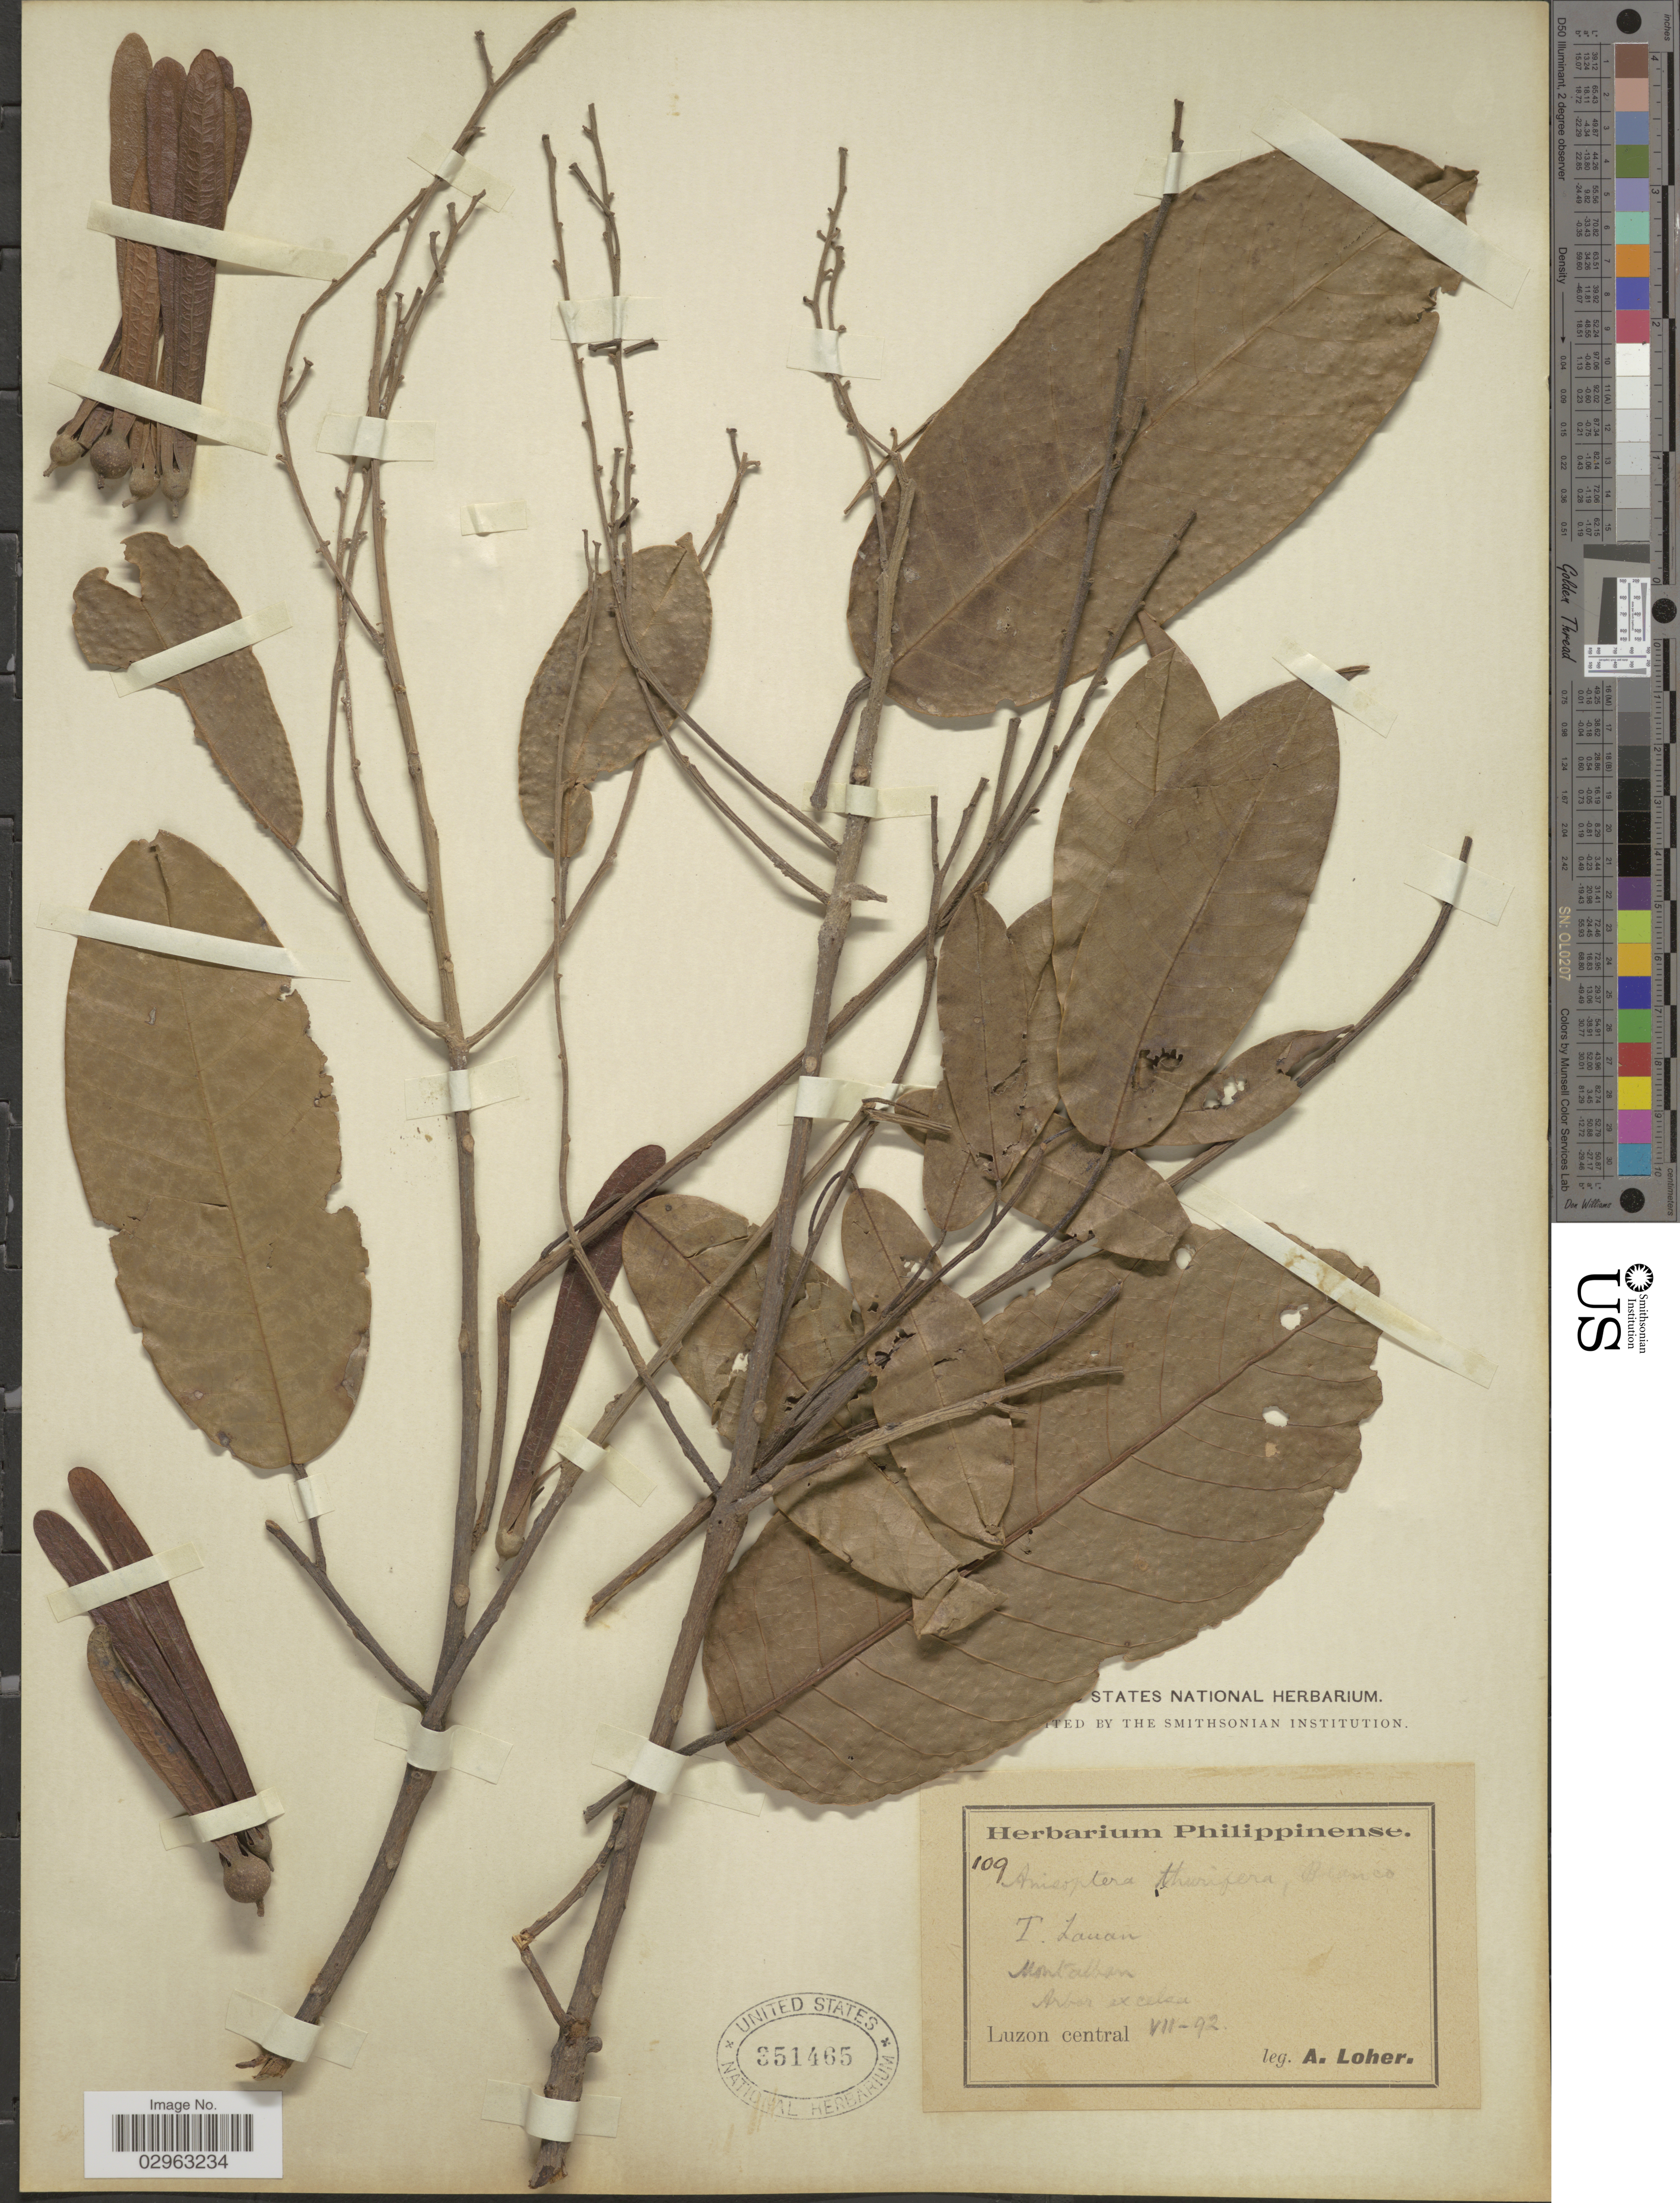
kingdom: Plantae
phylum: Tracheophyta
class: Magnoliopsida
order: Malvales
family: Dipterocarpaceae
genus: Anisoptera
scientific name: Anisoptera thurifera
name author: (Blanco) Blume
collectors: A. Loher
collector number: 109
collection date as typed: Transcribed d/m/y: /7/92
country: Philippines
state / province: Central Luzon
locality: Luzon Central, Montalban.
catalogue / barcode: US 351465